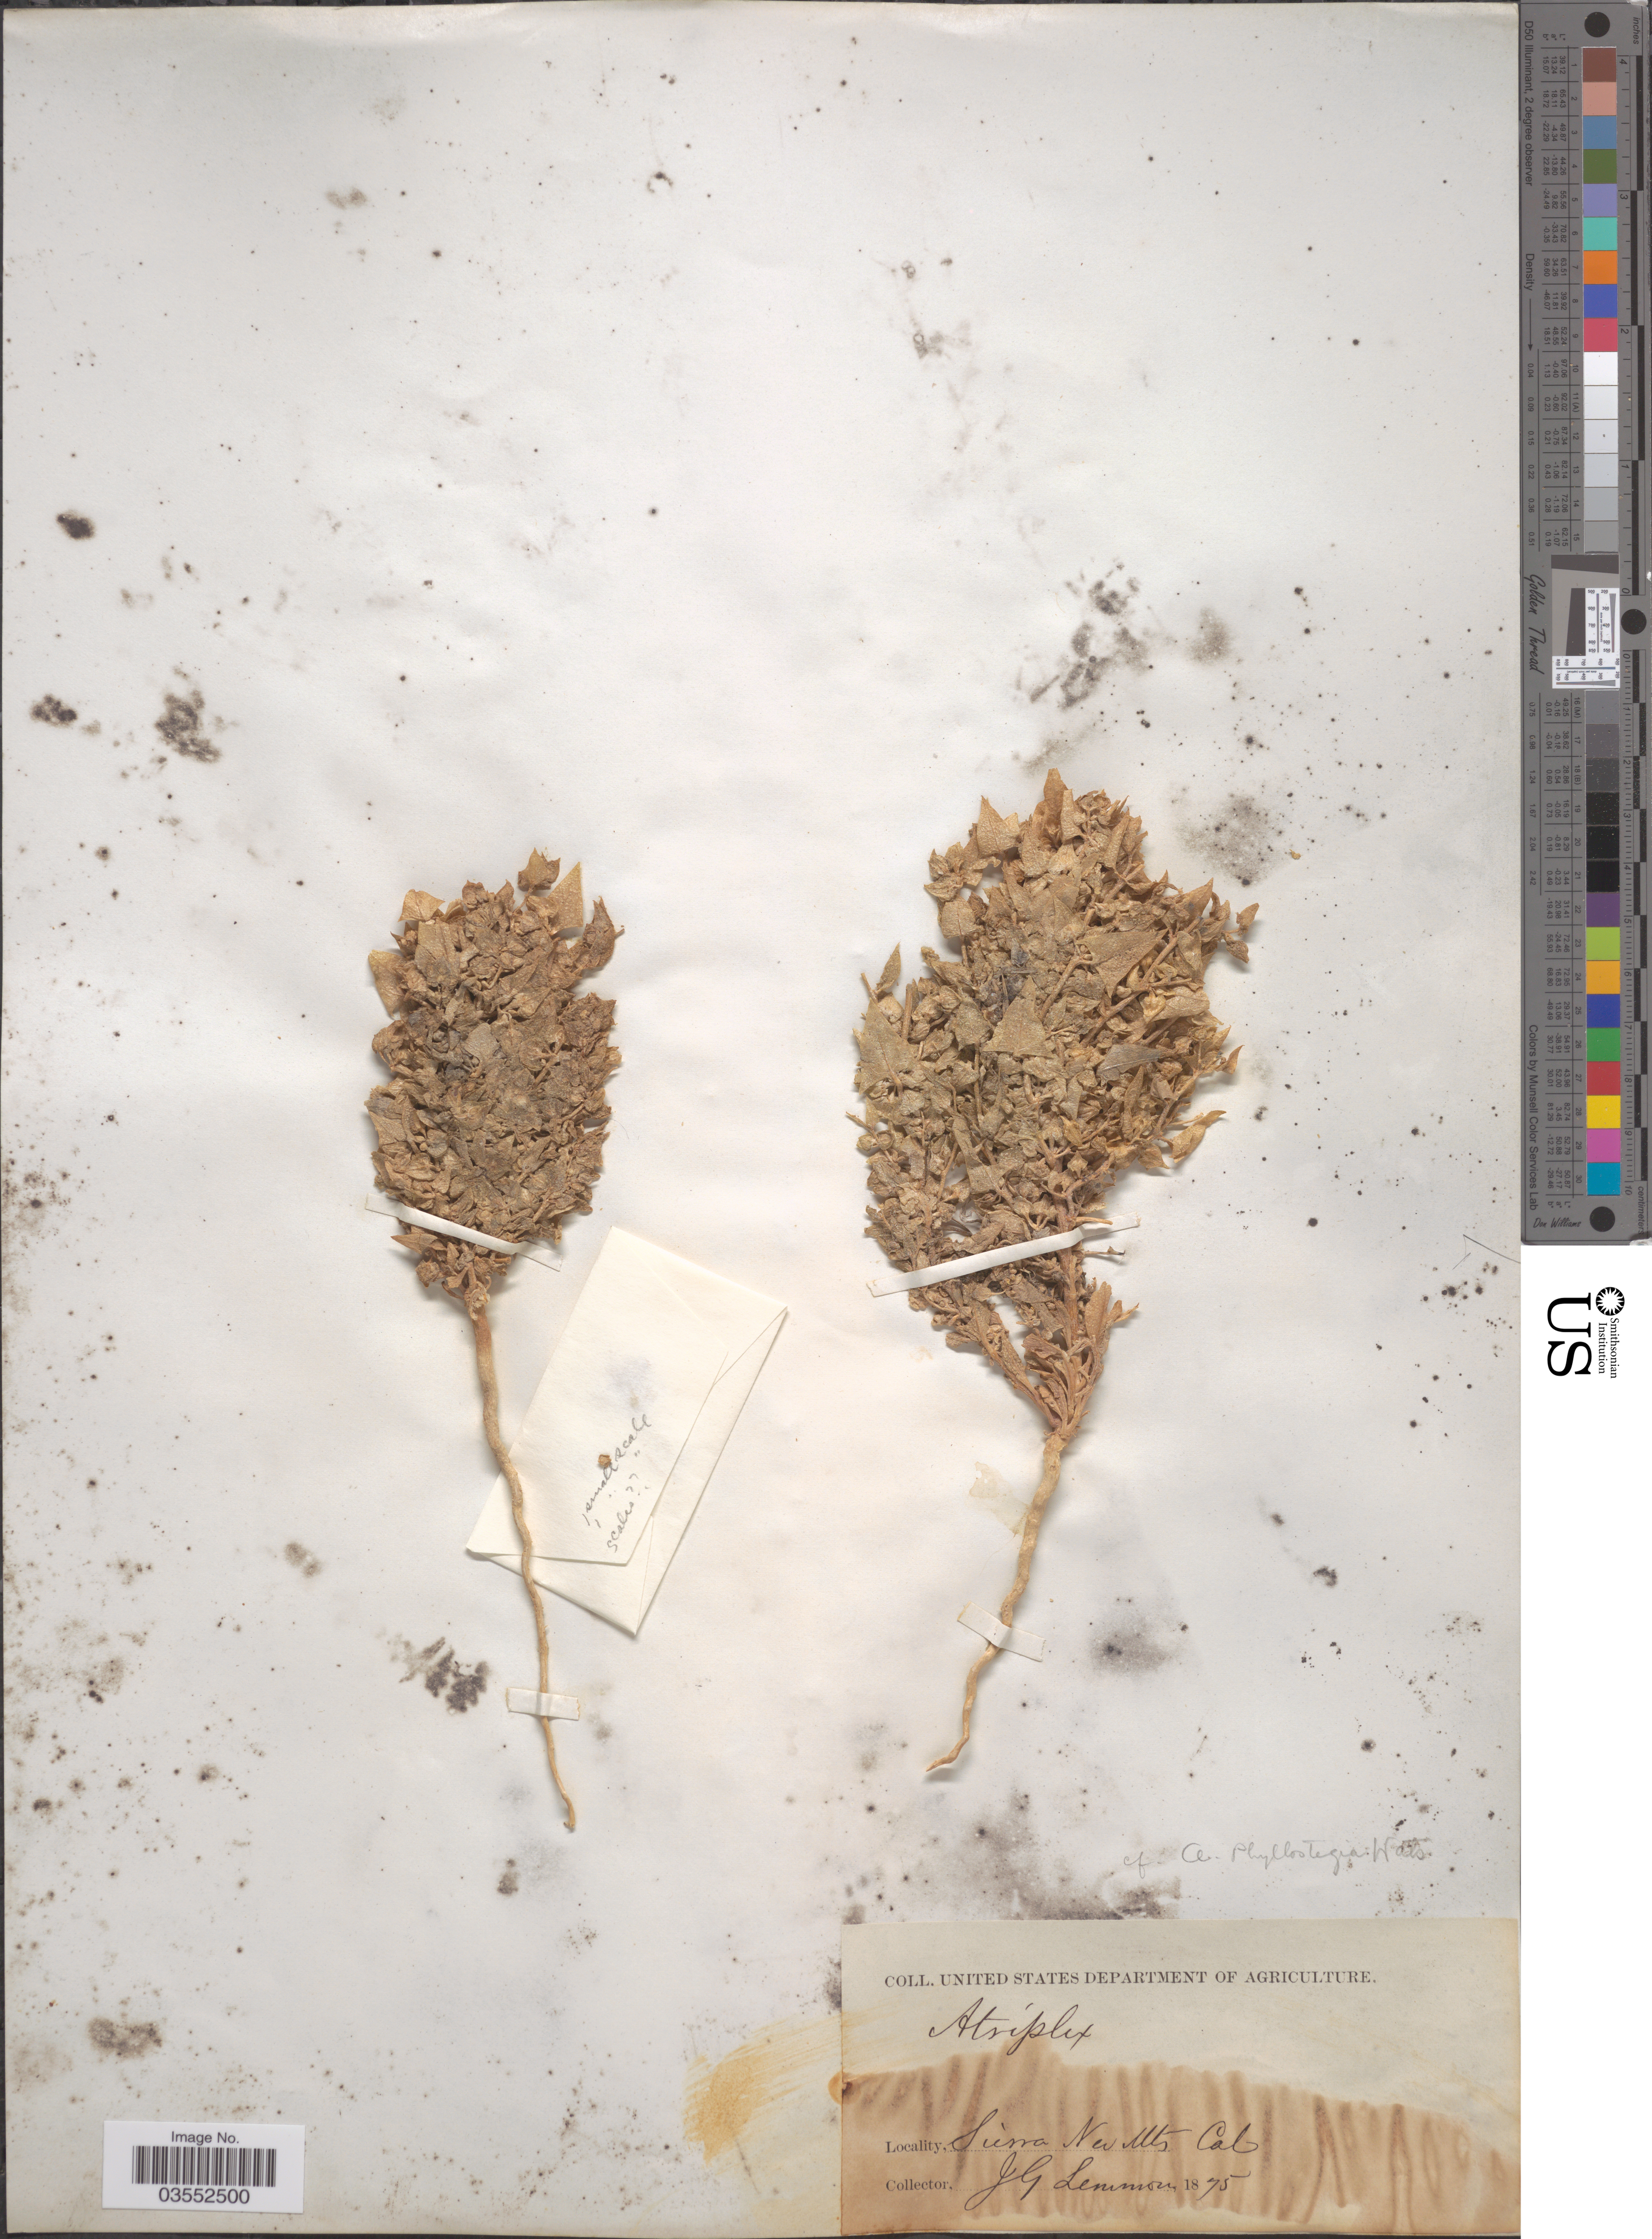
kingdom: Plantae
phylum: Tracheophyta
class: Magnoliopsida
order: Caryophyllales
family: Amaranthaceae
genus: Atriplex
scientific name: Atriplex phyllostegia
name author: (Torr. ex S. Watson) S. Watson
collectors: J. Lemmon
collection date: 1875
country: United States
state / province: California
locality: Sierra Nev Mts.